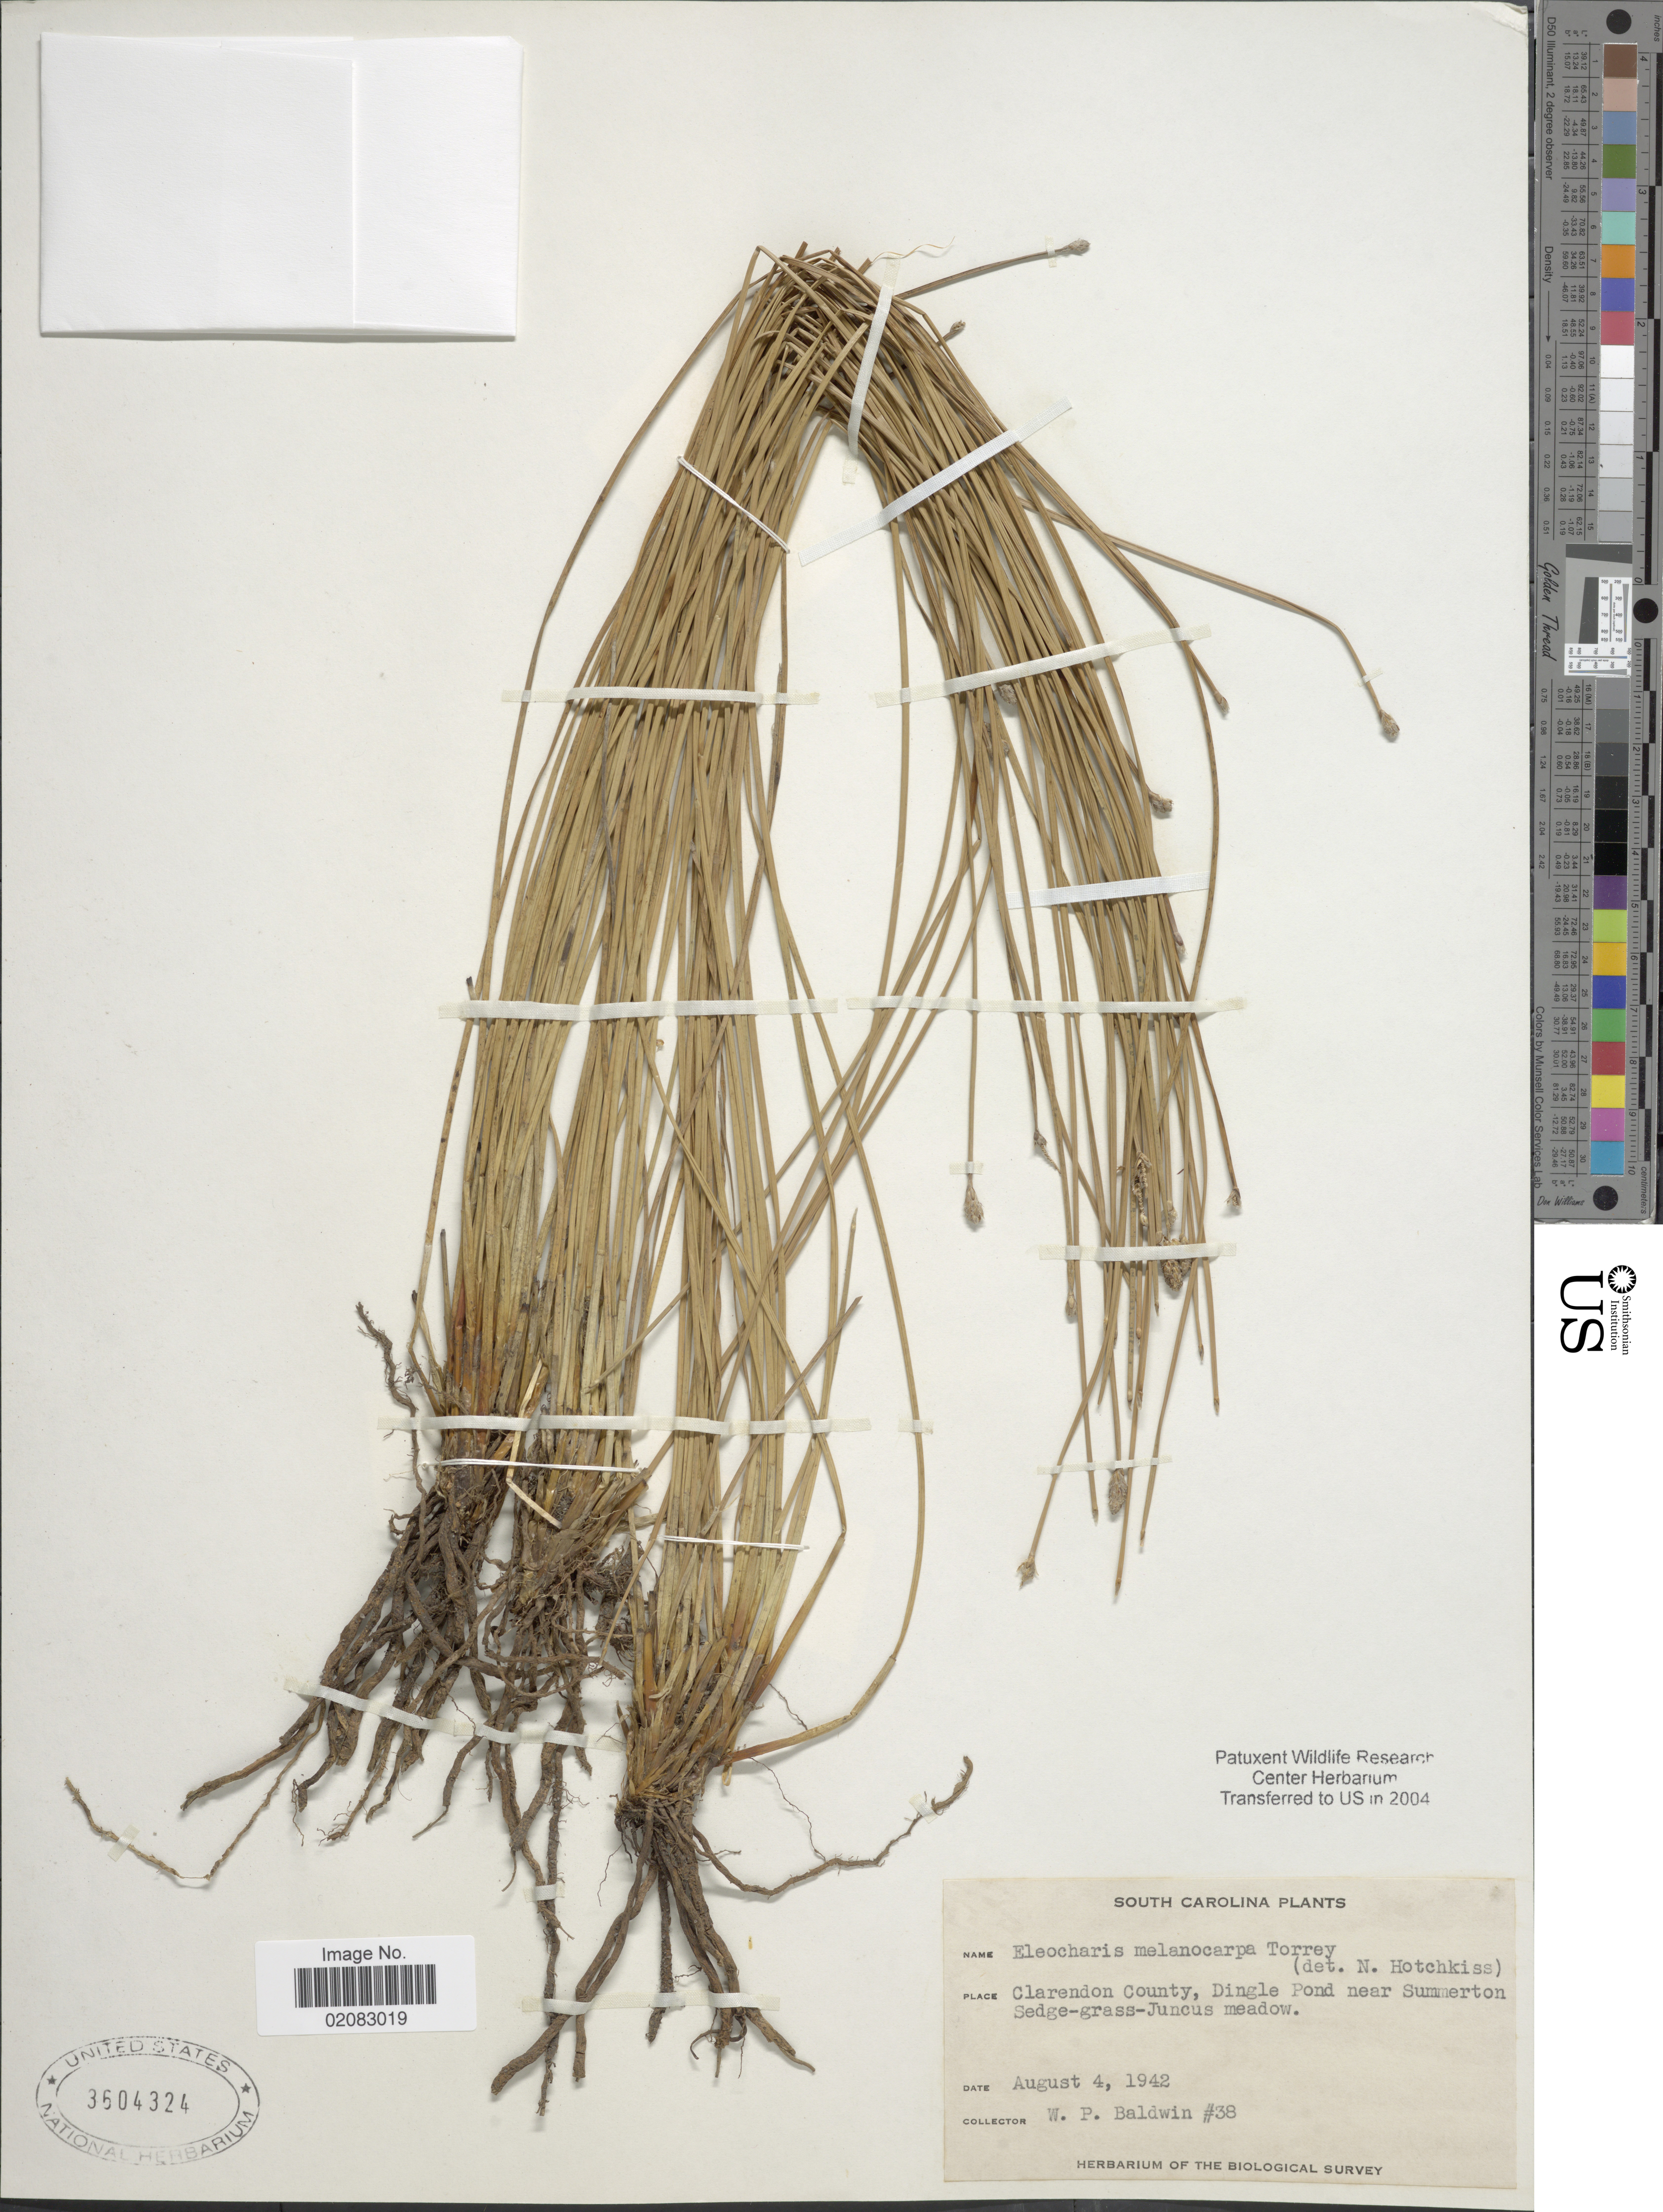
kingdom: Plantae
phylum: Tracheophyta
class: Liliopsida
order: Poales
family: Cyperaceae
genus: Eleocharis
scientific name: Eleocharis melanocarpa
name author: Torr.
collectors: W. Baldwin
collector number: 38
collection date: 1942-08-04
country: United States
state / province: South Carolina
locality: Clarendon County, Dingle Pond near Summerton Sedge-grass-Jucus meadow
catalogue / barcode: US 3604324